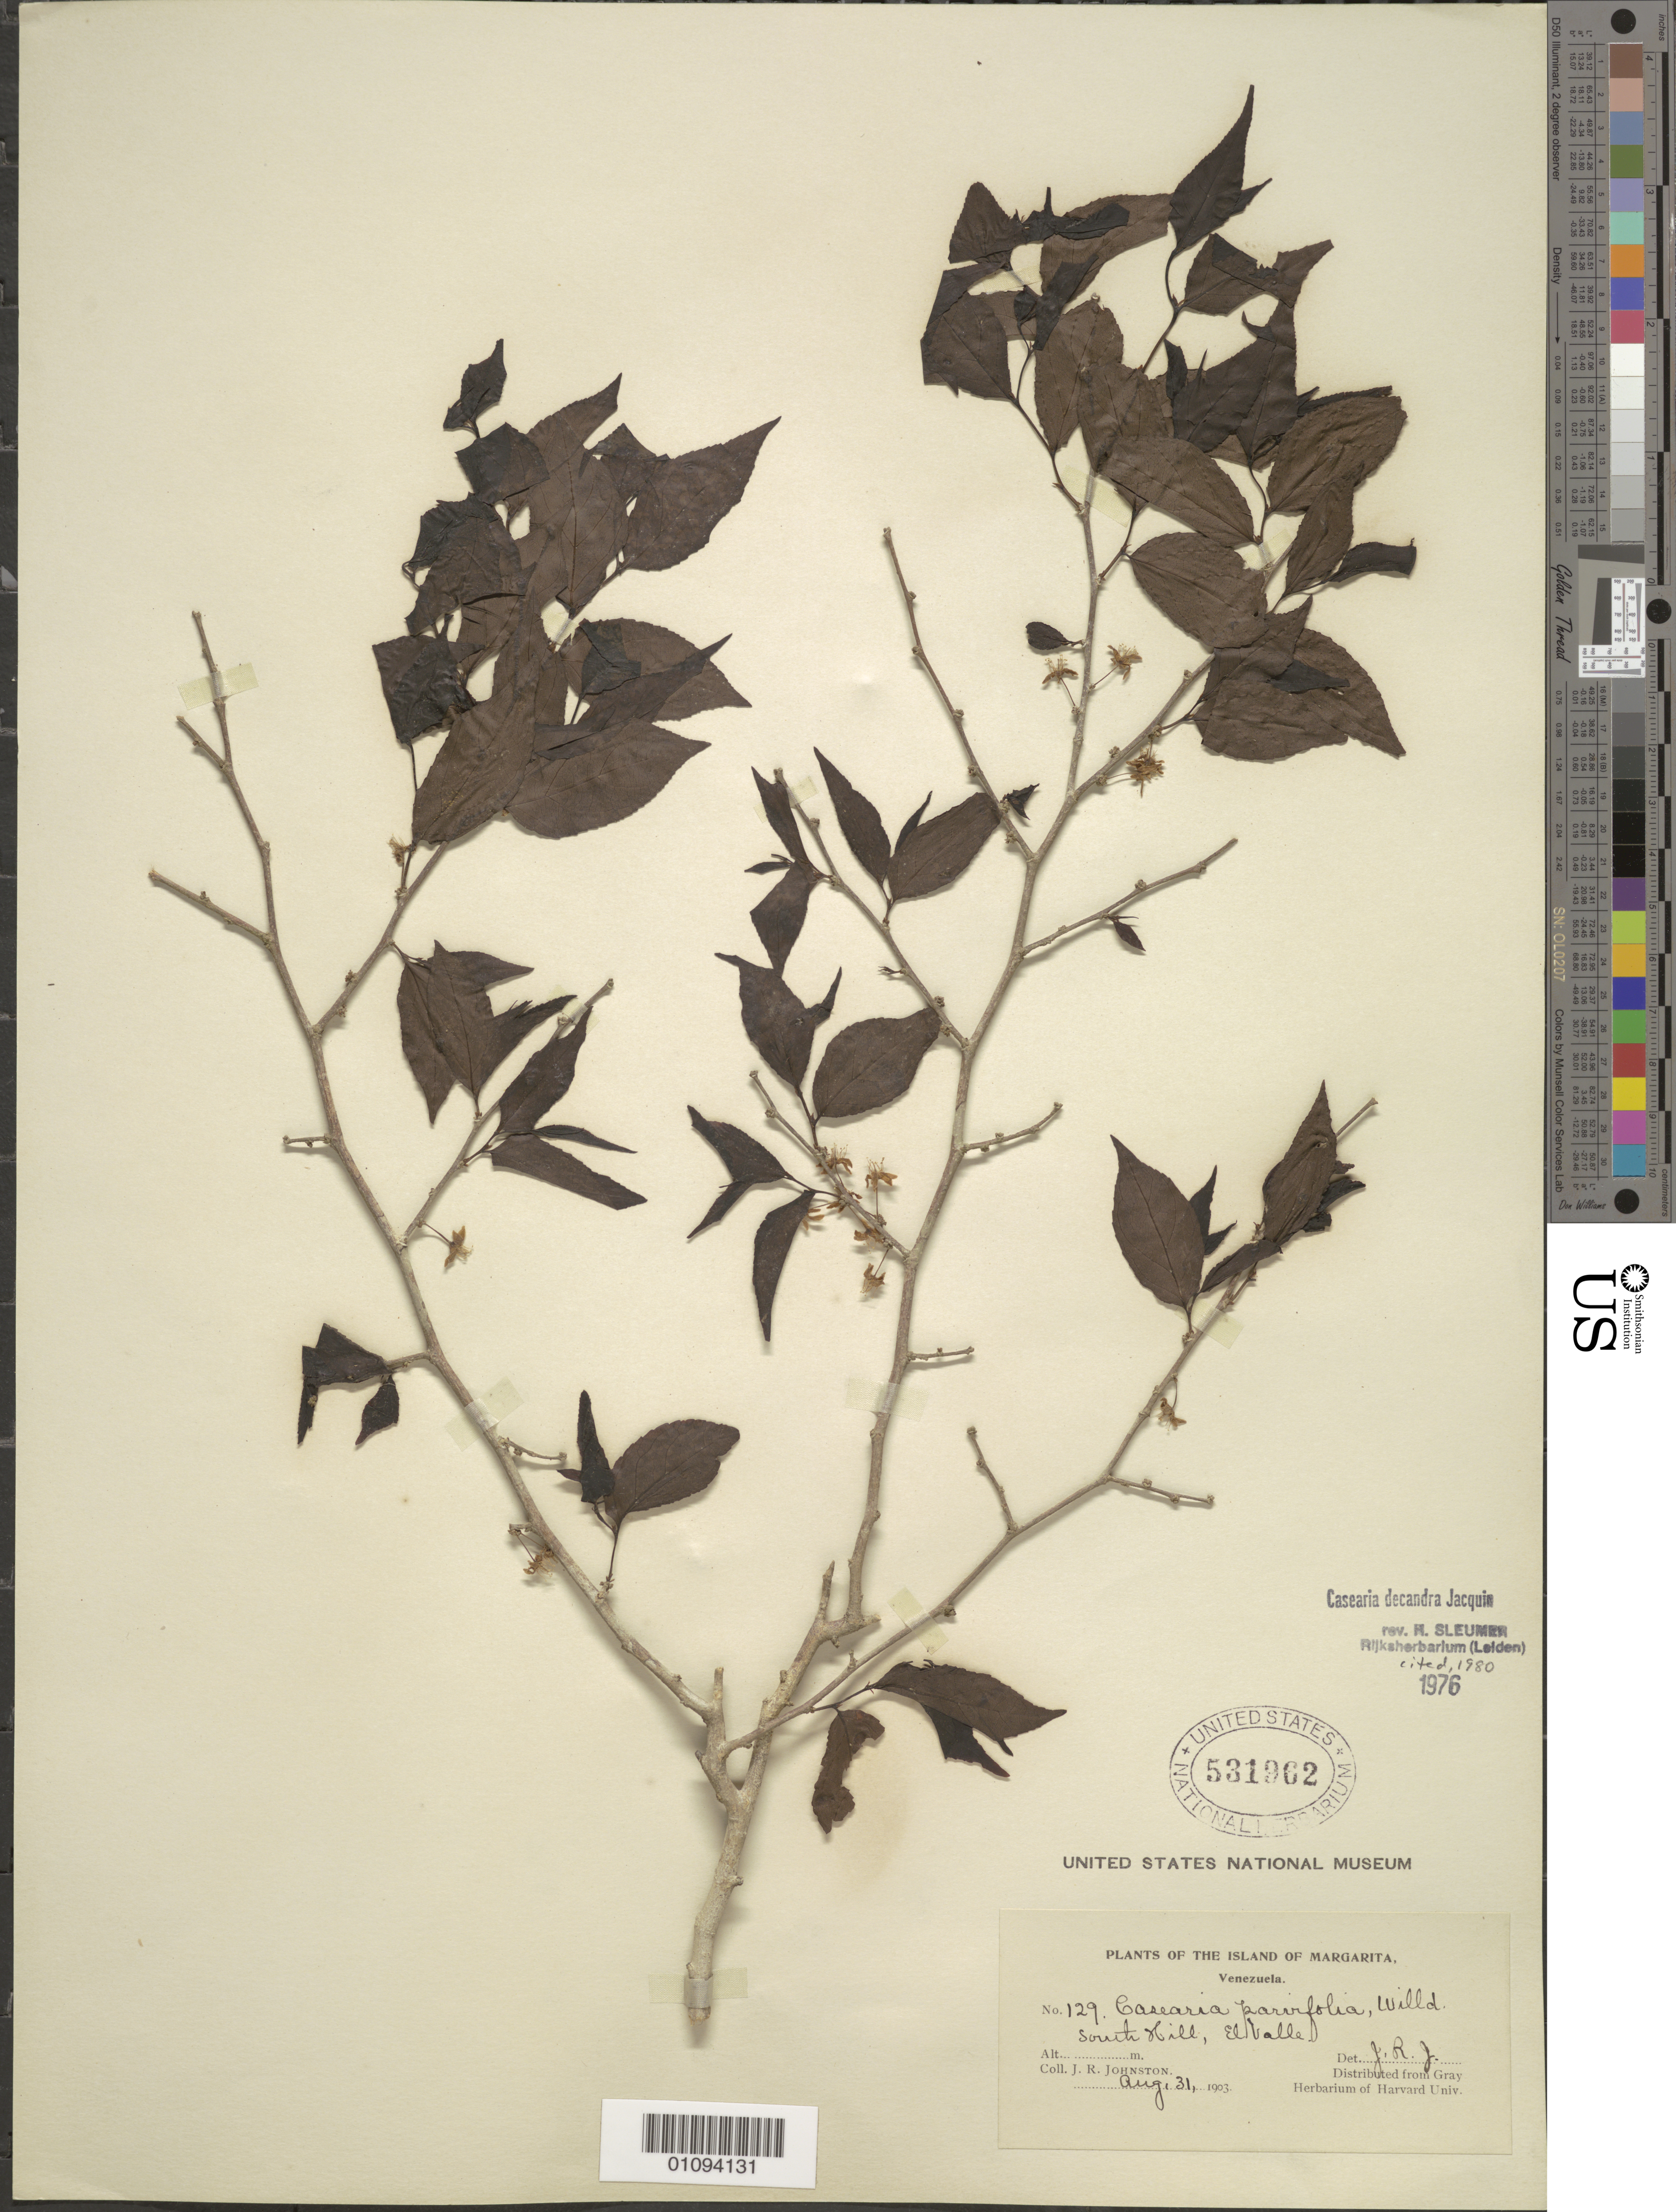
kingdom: Plantae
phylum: Tracheophyta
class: Magnoliopsida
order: Malpighiales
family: Salicaceae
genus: Casearia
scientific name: Casearia decandra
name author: Jacq.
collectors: J. Johnston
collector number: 129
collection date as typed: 31 Aug 1903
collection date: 1903-08-31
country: Venezuela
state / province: Nueva Esparta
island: Margarita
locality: S Hill, El Valle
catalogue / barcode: US 531962